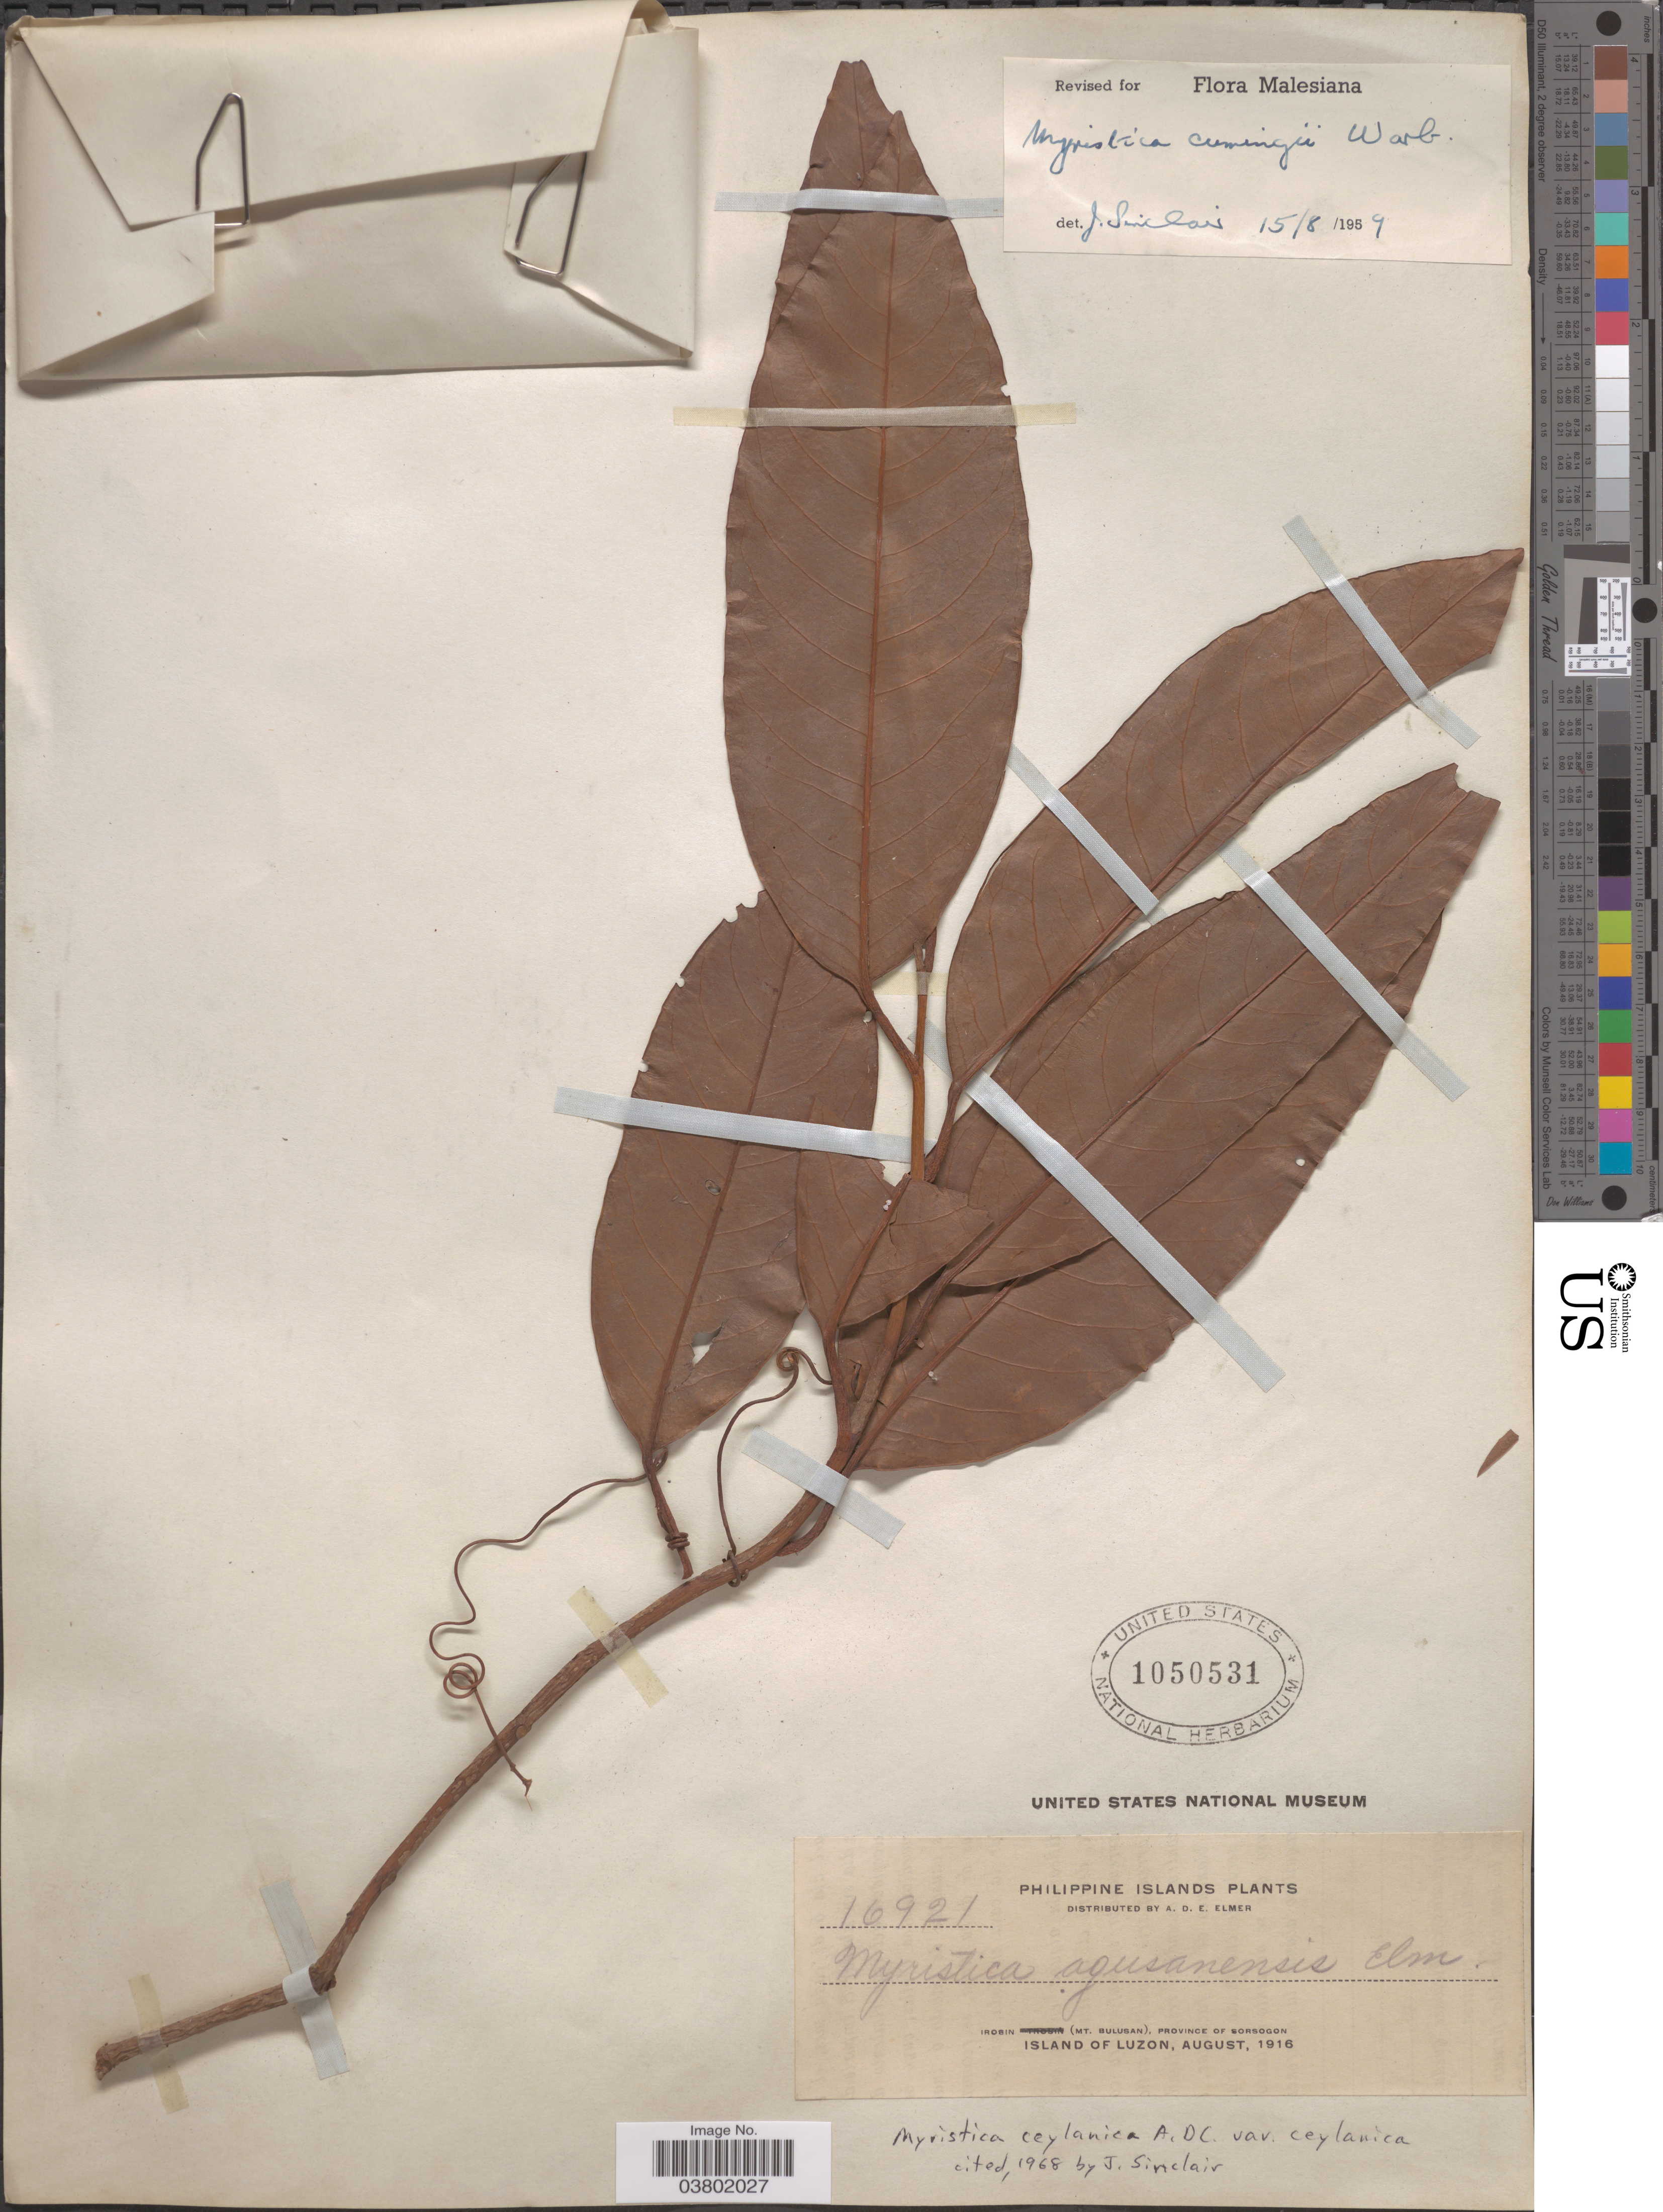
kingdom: Plantae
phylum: Tracheophyta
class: Magnoliopsida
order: Magnoliales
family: Myristicaceae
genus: Myristica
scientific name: Myristica ceylanica var. ceylanica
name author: A. DC.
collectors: A. D. E. Elmer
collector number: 16921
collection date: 1916-08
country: Philippines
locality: Philippine Islands. Irosin (Mt. Bulusan), Province of Sorgoson. Island of Luzon.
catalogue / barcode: US 1050531